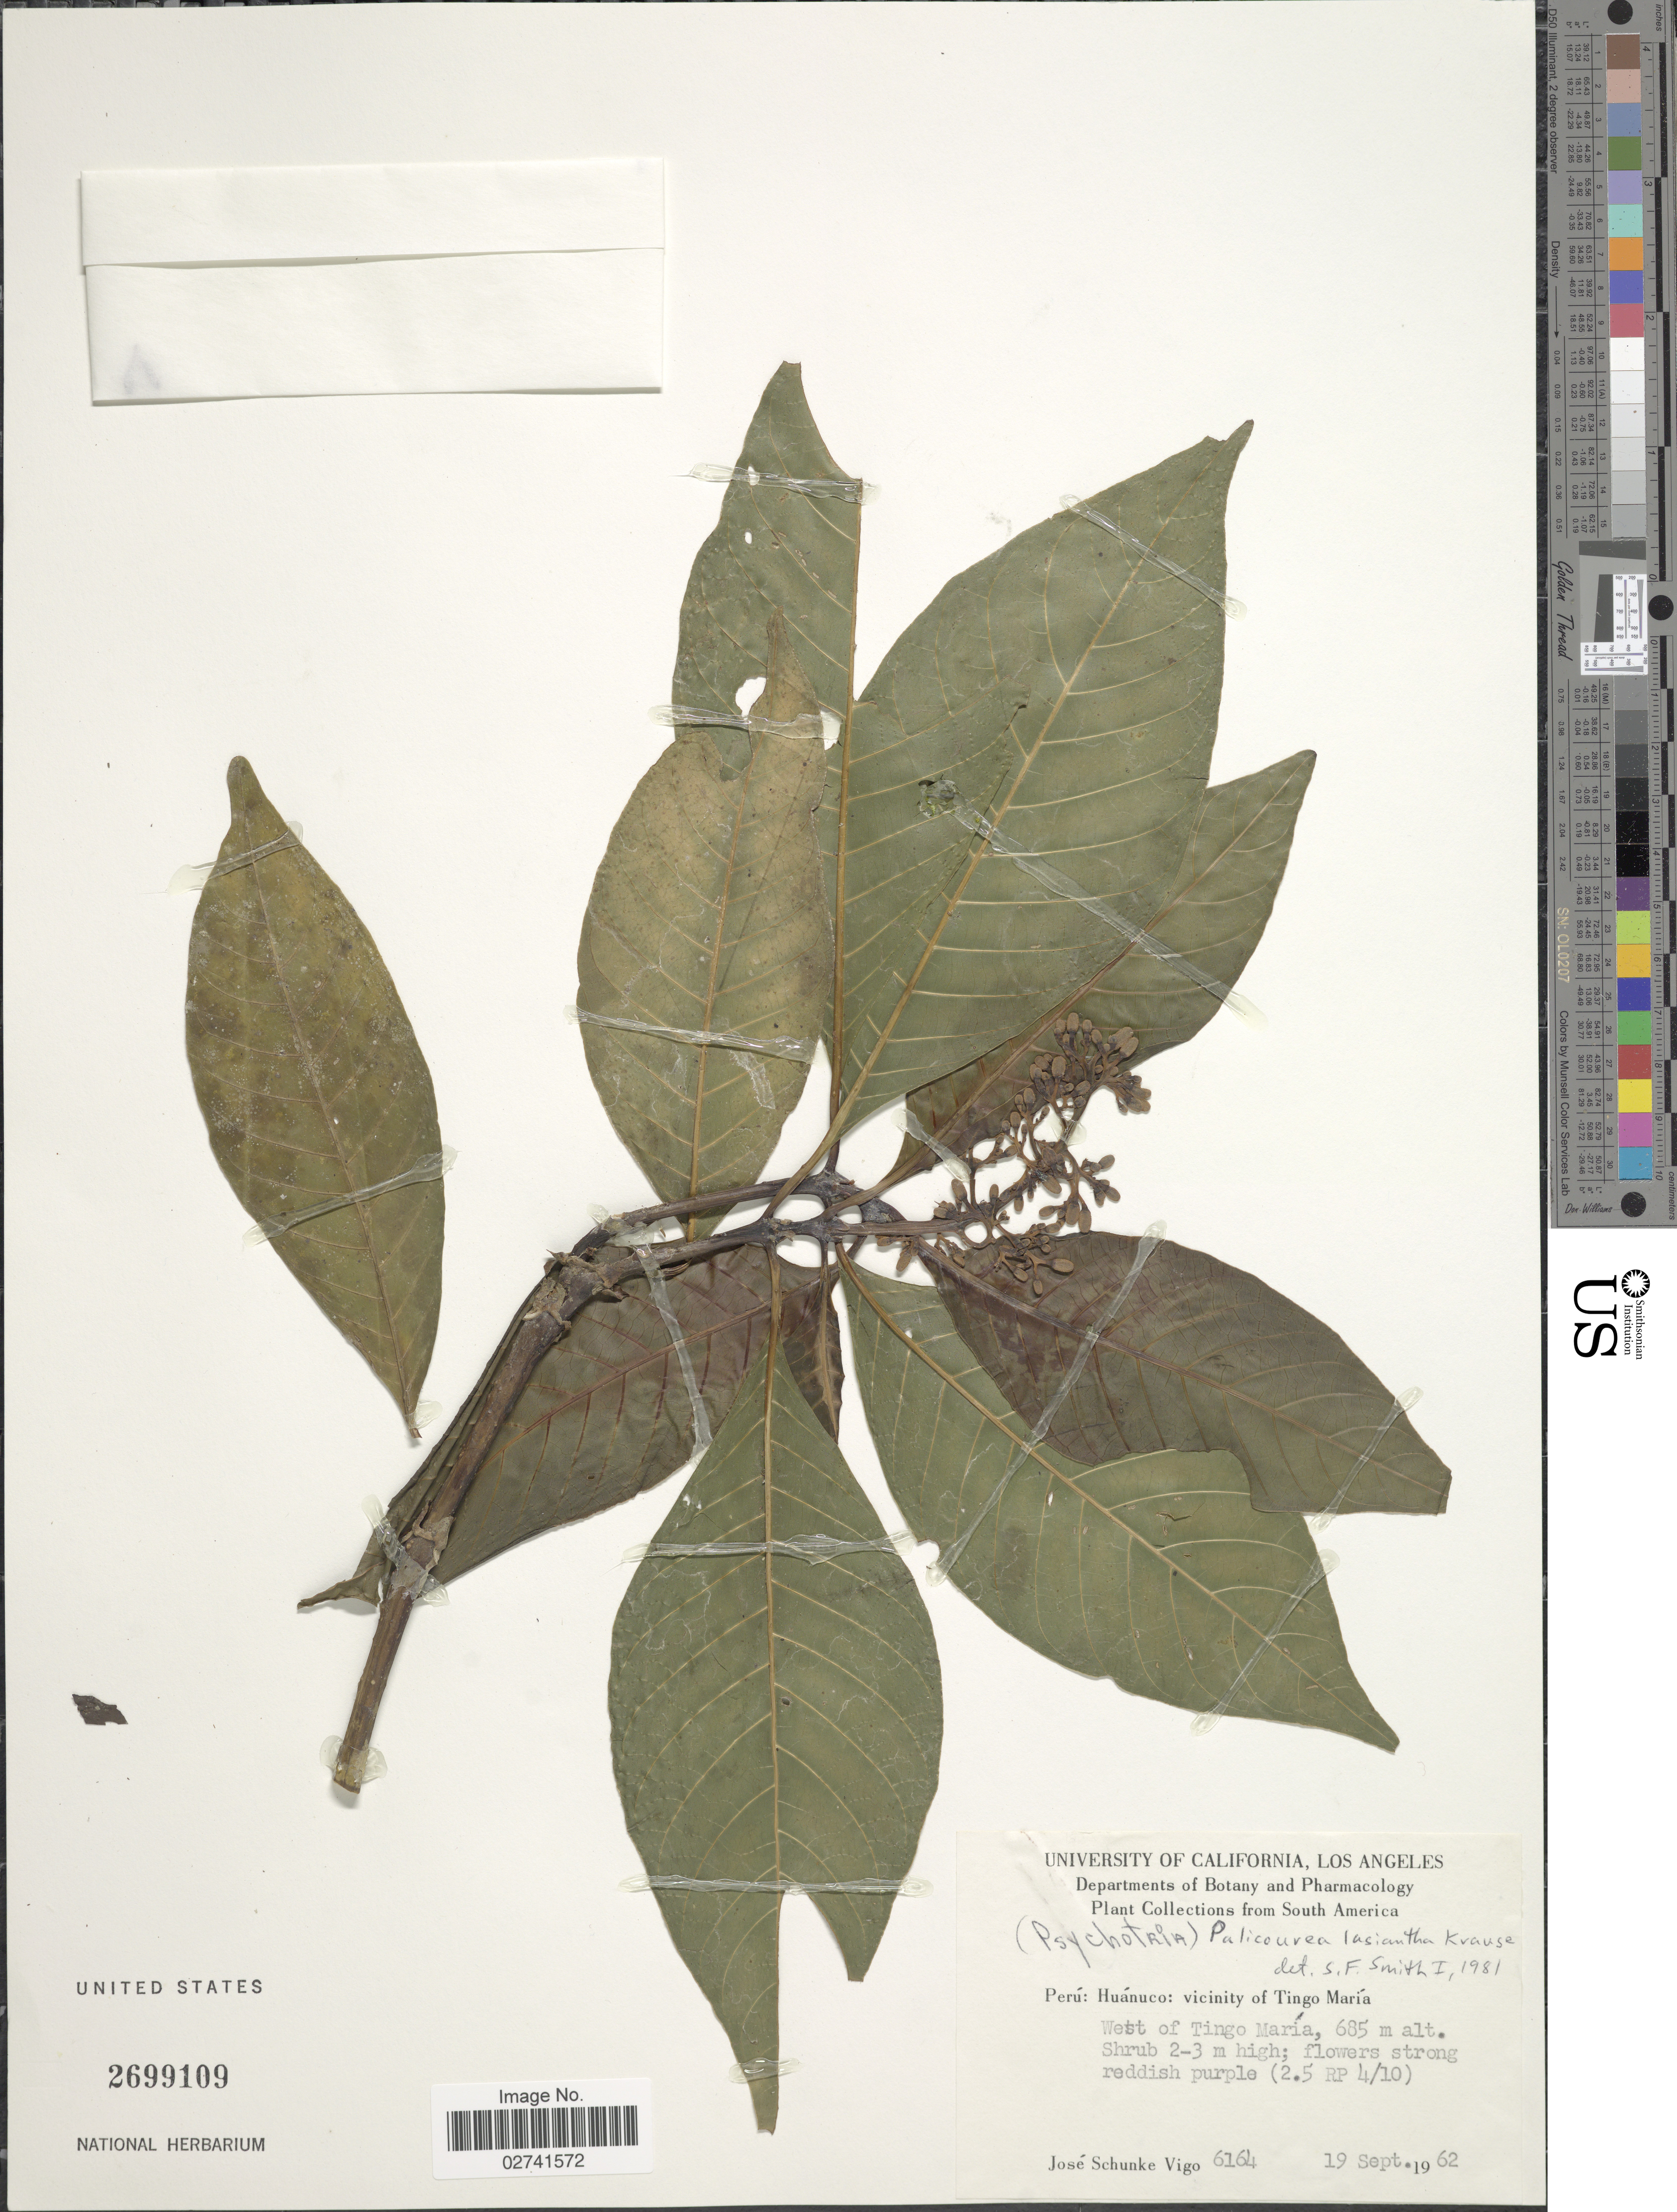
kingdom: Plantae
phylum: Tracheophyta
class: Magnoliopsida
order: Gentianales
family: Rubiaceae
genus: Palicourea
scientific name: Palicourea lasiantha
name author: Krause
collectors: J. Schunke Vigo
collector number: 6164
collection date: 1962-09-19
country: Peru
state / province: Huánuco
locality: Vicinity of Tingo María, West of Tingo María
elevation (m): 685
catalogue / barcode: US 2699109